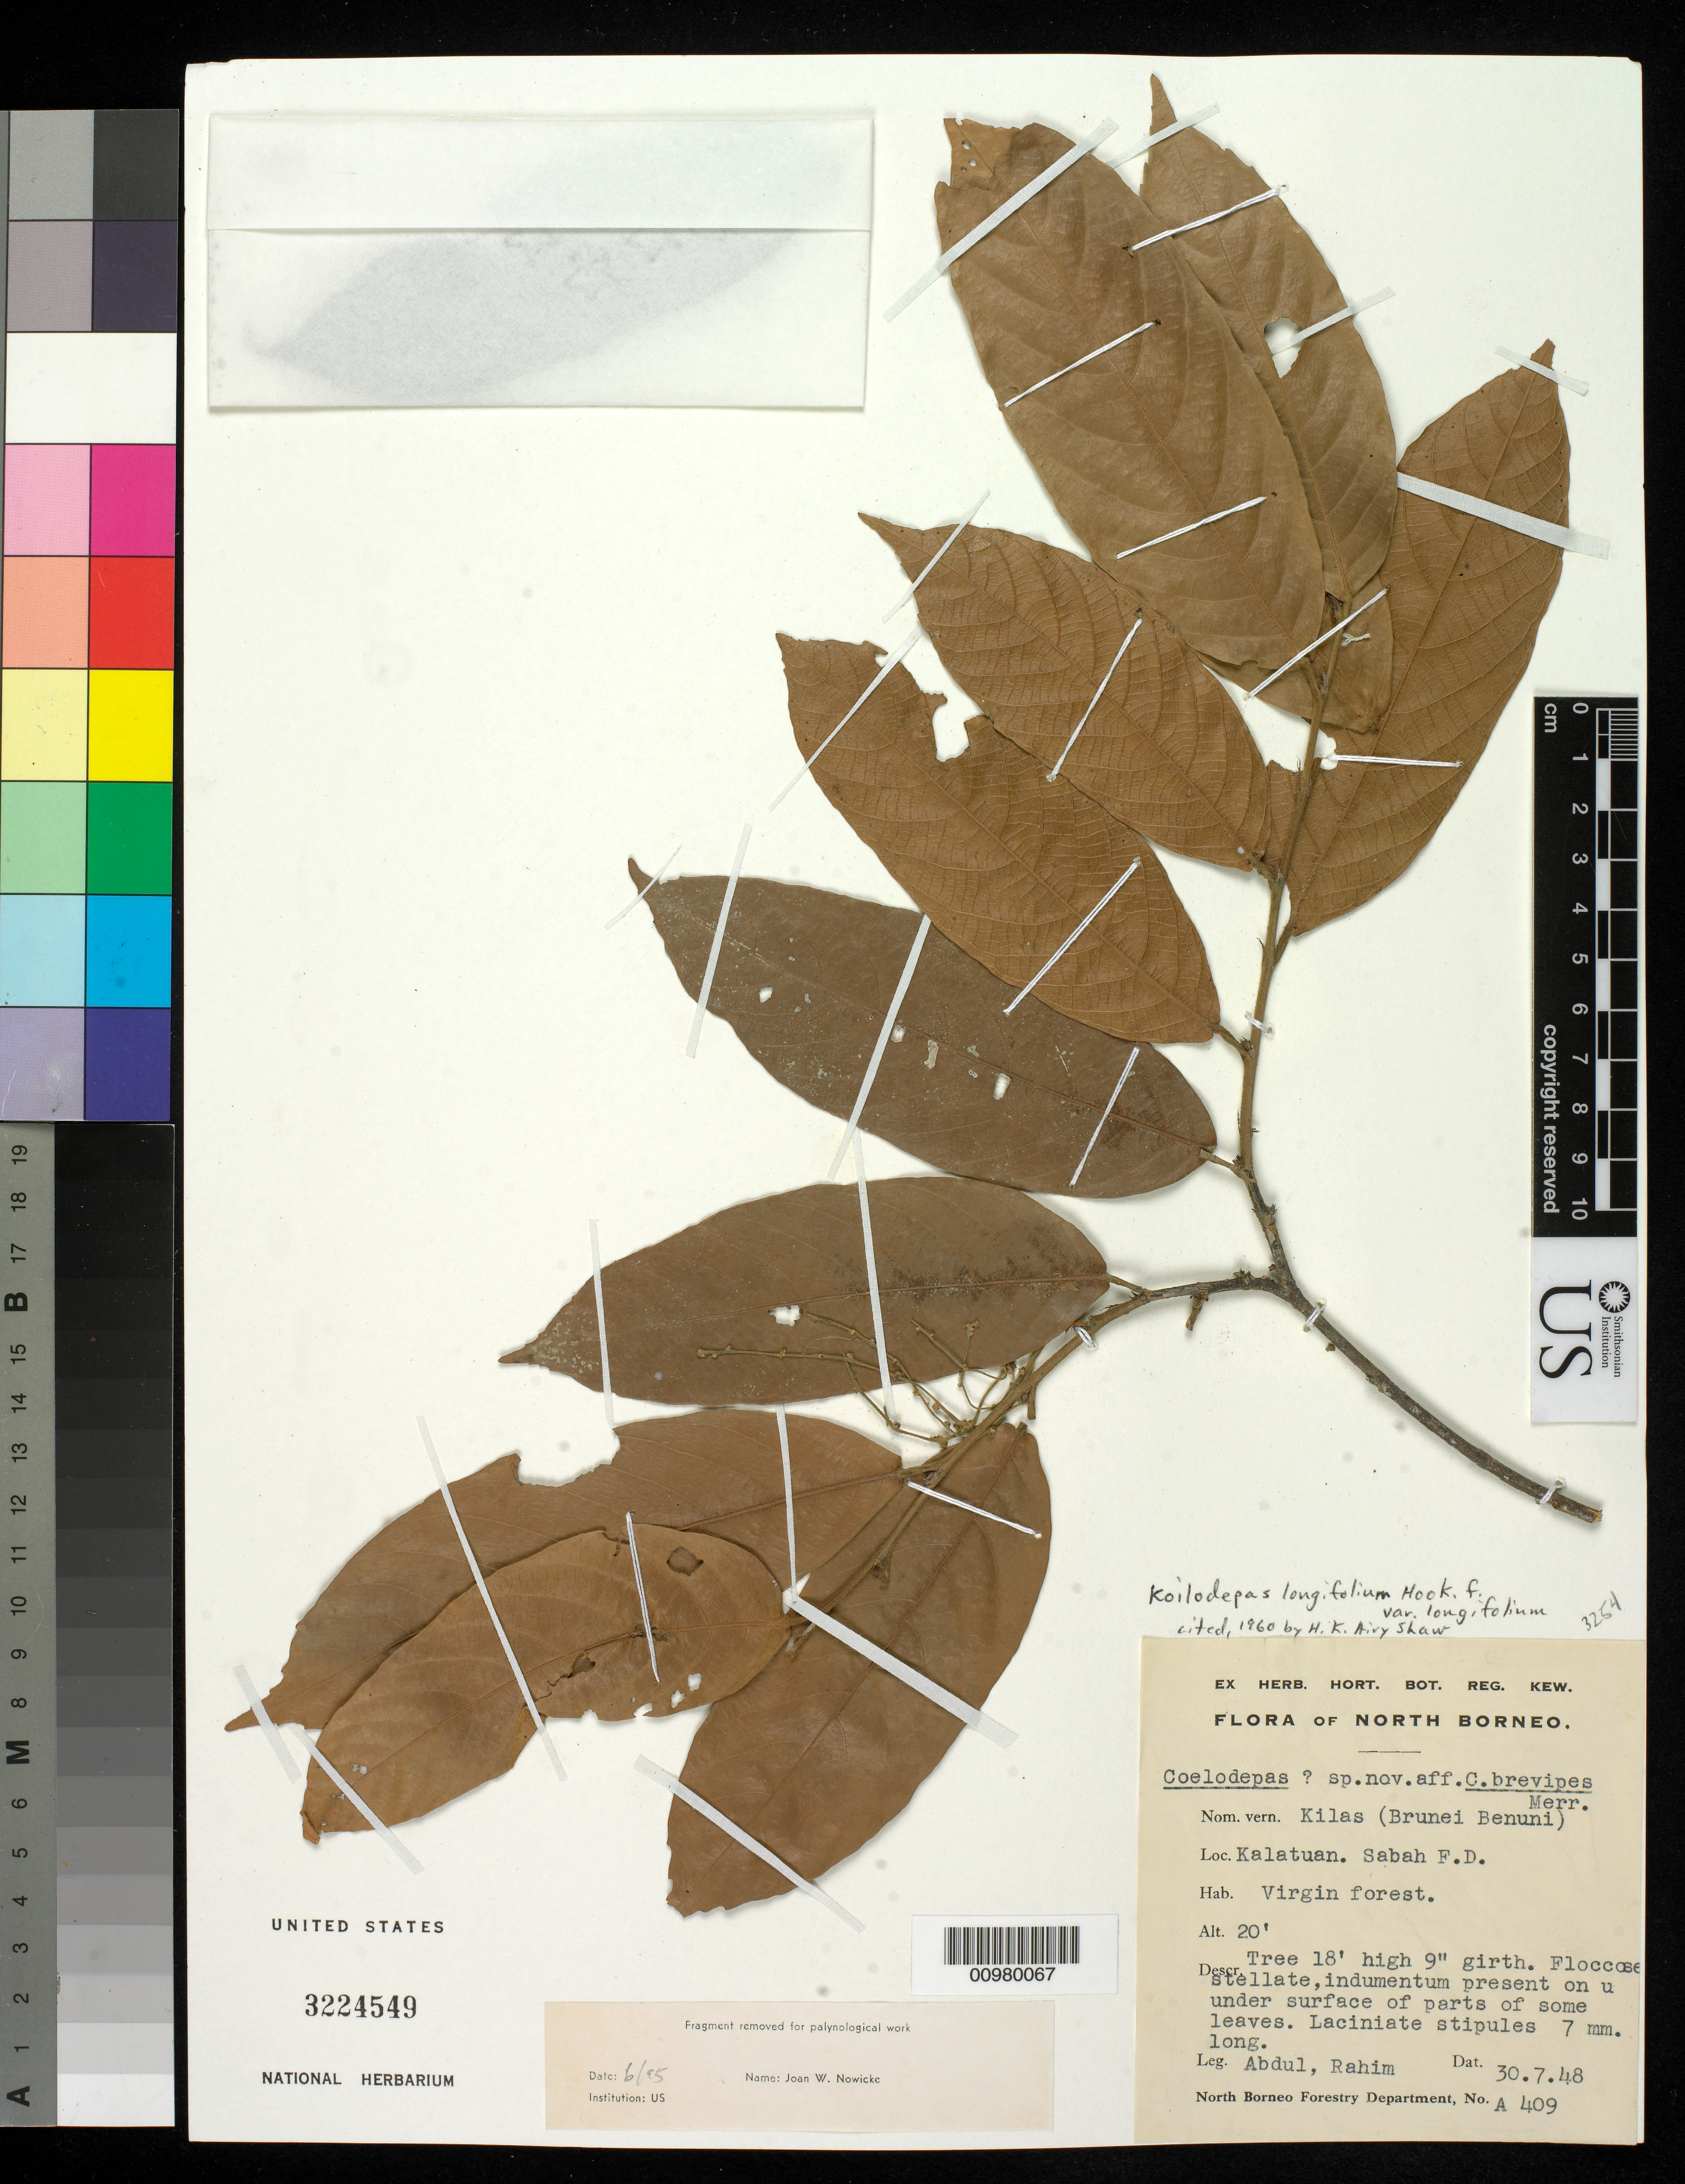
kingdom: Plantae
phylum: Tracheophyta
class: Magnoliopsida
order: Malpighiales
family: Euphorbiaceae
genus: Koilodepas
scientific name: Koilodepas longifolium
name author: Hook. f.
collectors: A. Rahim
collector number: A 409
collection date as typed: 30 Jul 1948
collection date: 1948-07-30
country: Malaysia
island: Borneo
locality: Kalatuan, Sabah F.D.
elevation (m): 6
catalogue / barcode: US 3224549